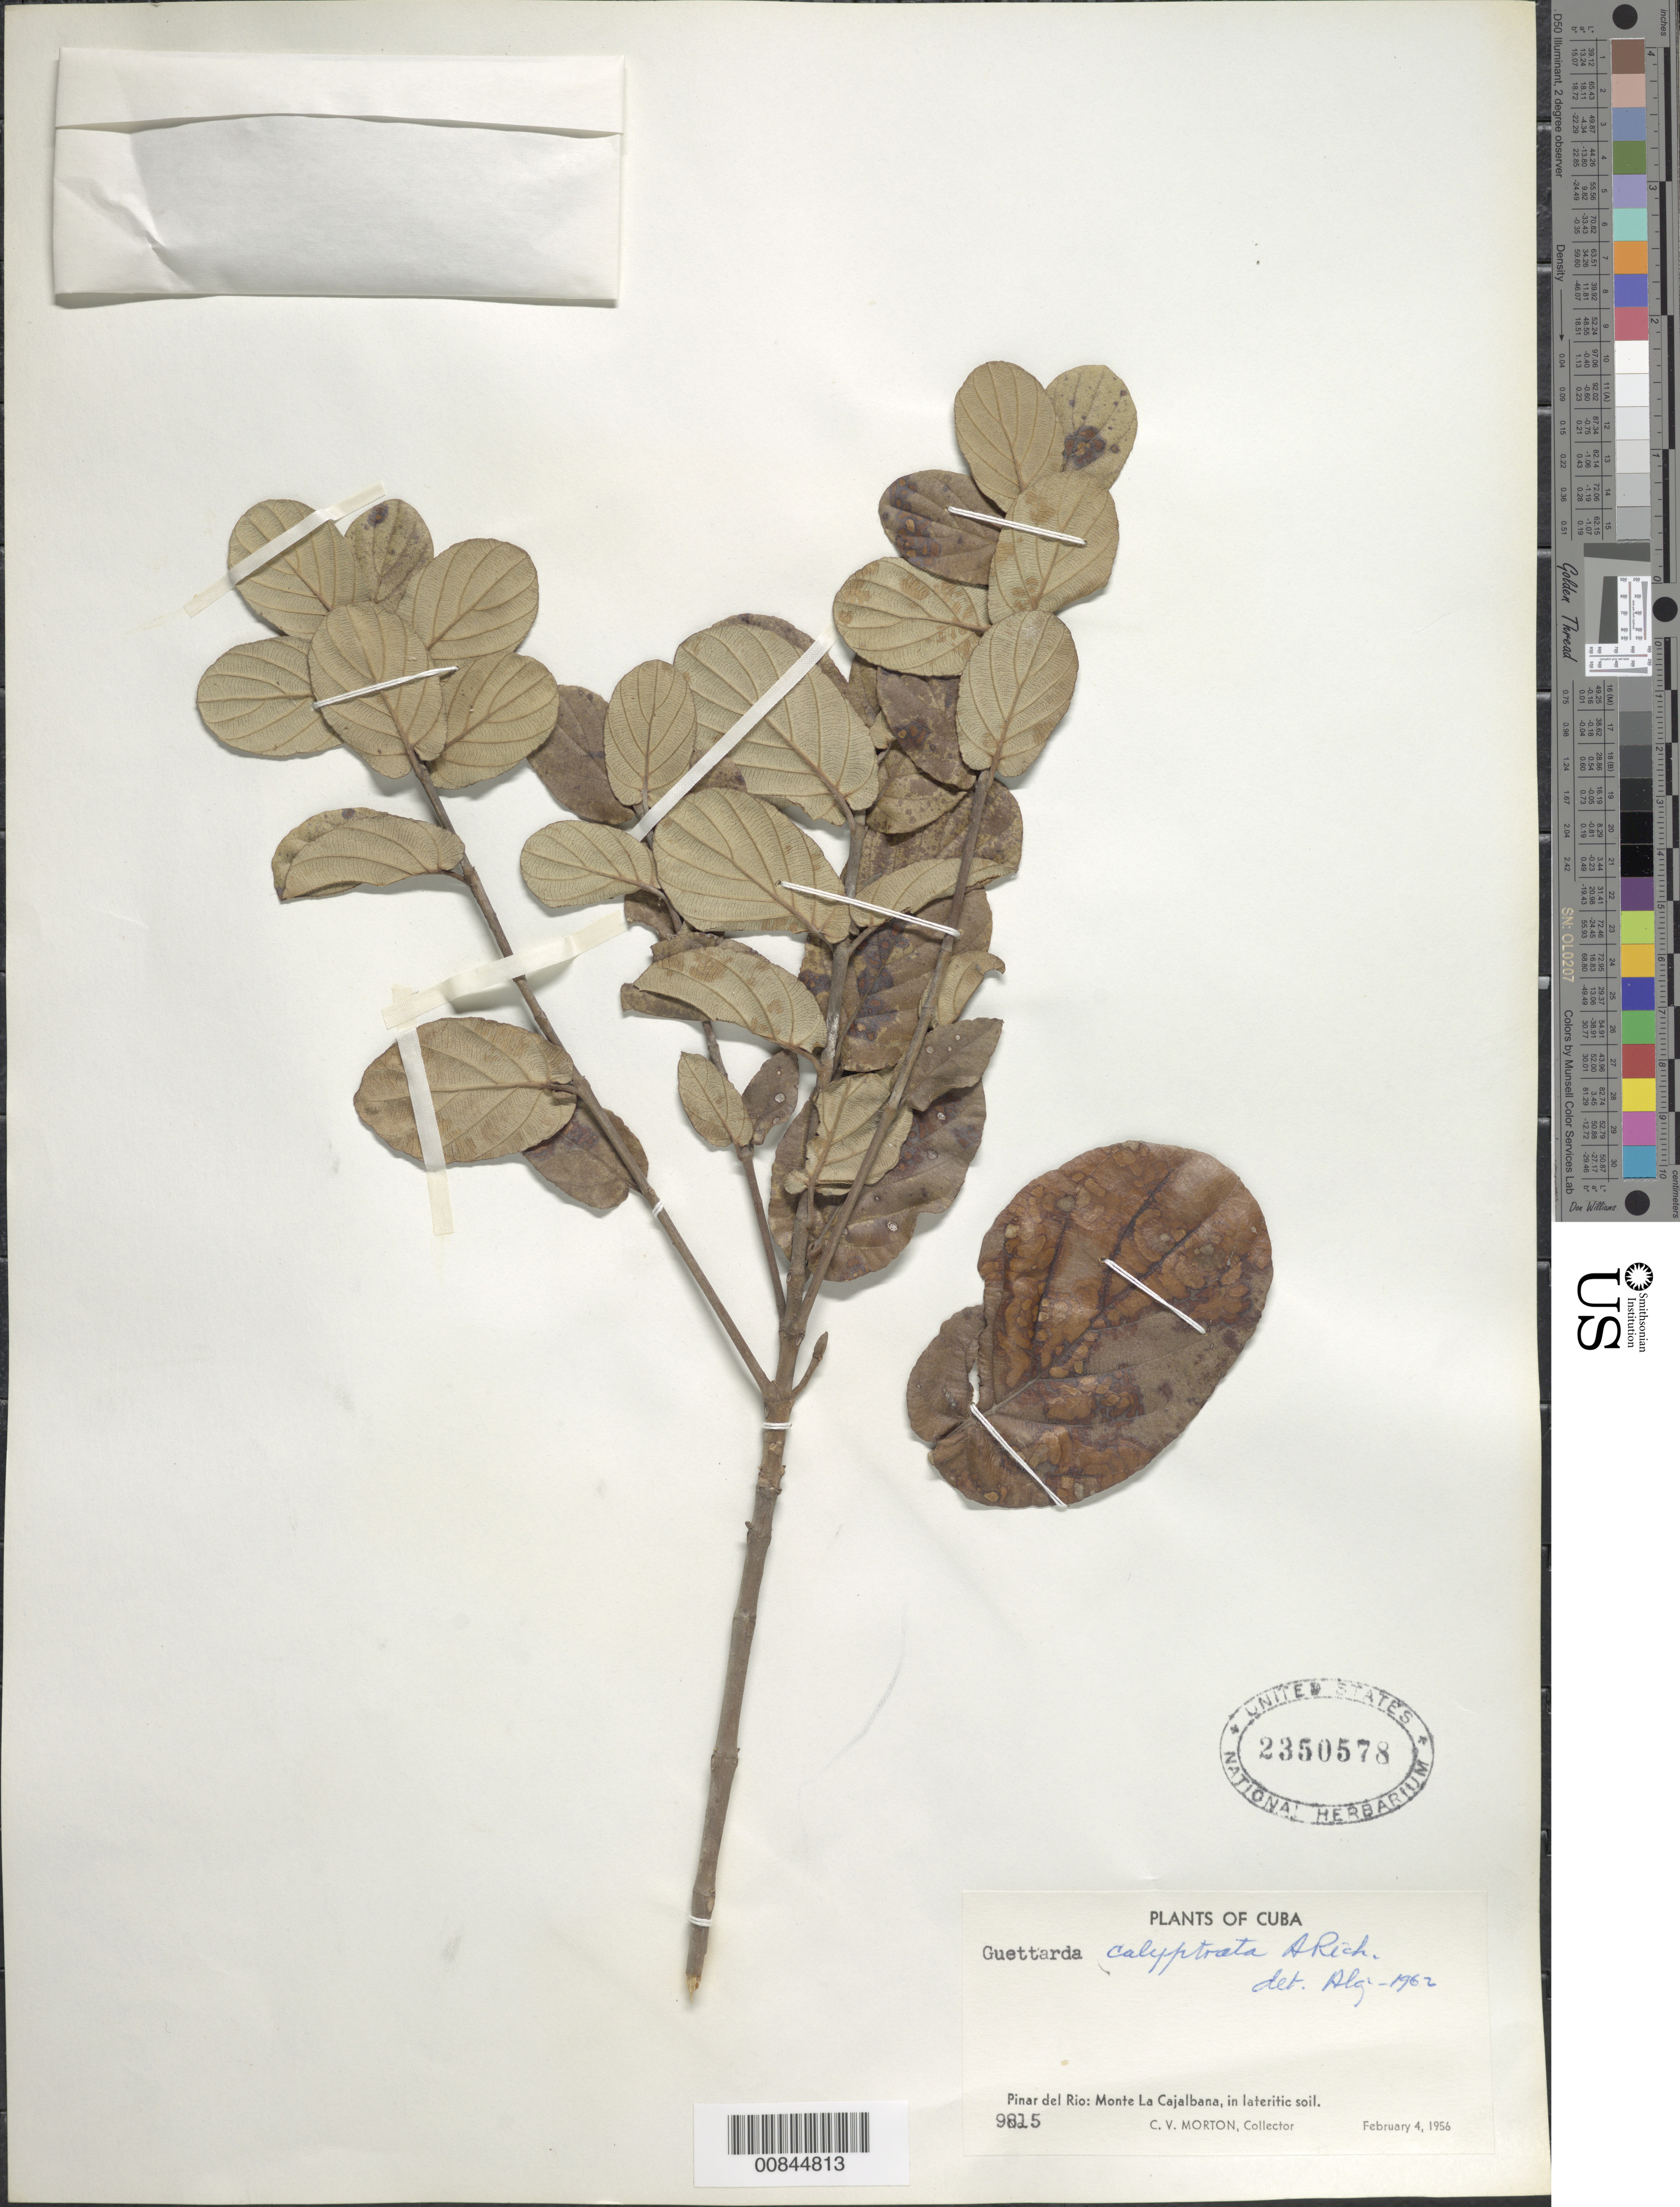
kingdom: Plantae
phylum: Tracheophyta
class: Magnoliopsida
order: Gentianales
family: Rubiaceae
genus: Guettarda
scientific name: Guettarda calyptrata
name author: A. Rich.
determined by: Liogier, Alain H.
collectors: C. V. Morton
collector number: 9815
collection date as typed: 04 Feb 1956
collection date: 1956-02-04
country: Cuba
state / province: Pinar del Río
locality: Monte La Cajalbana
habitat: In lateritic soil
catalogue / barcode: US 2350578